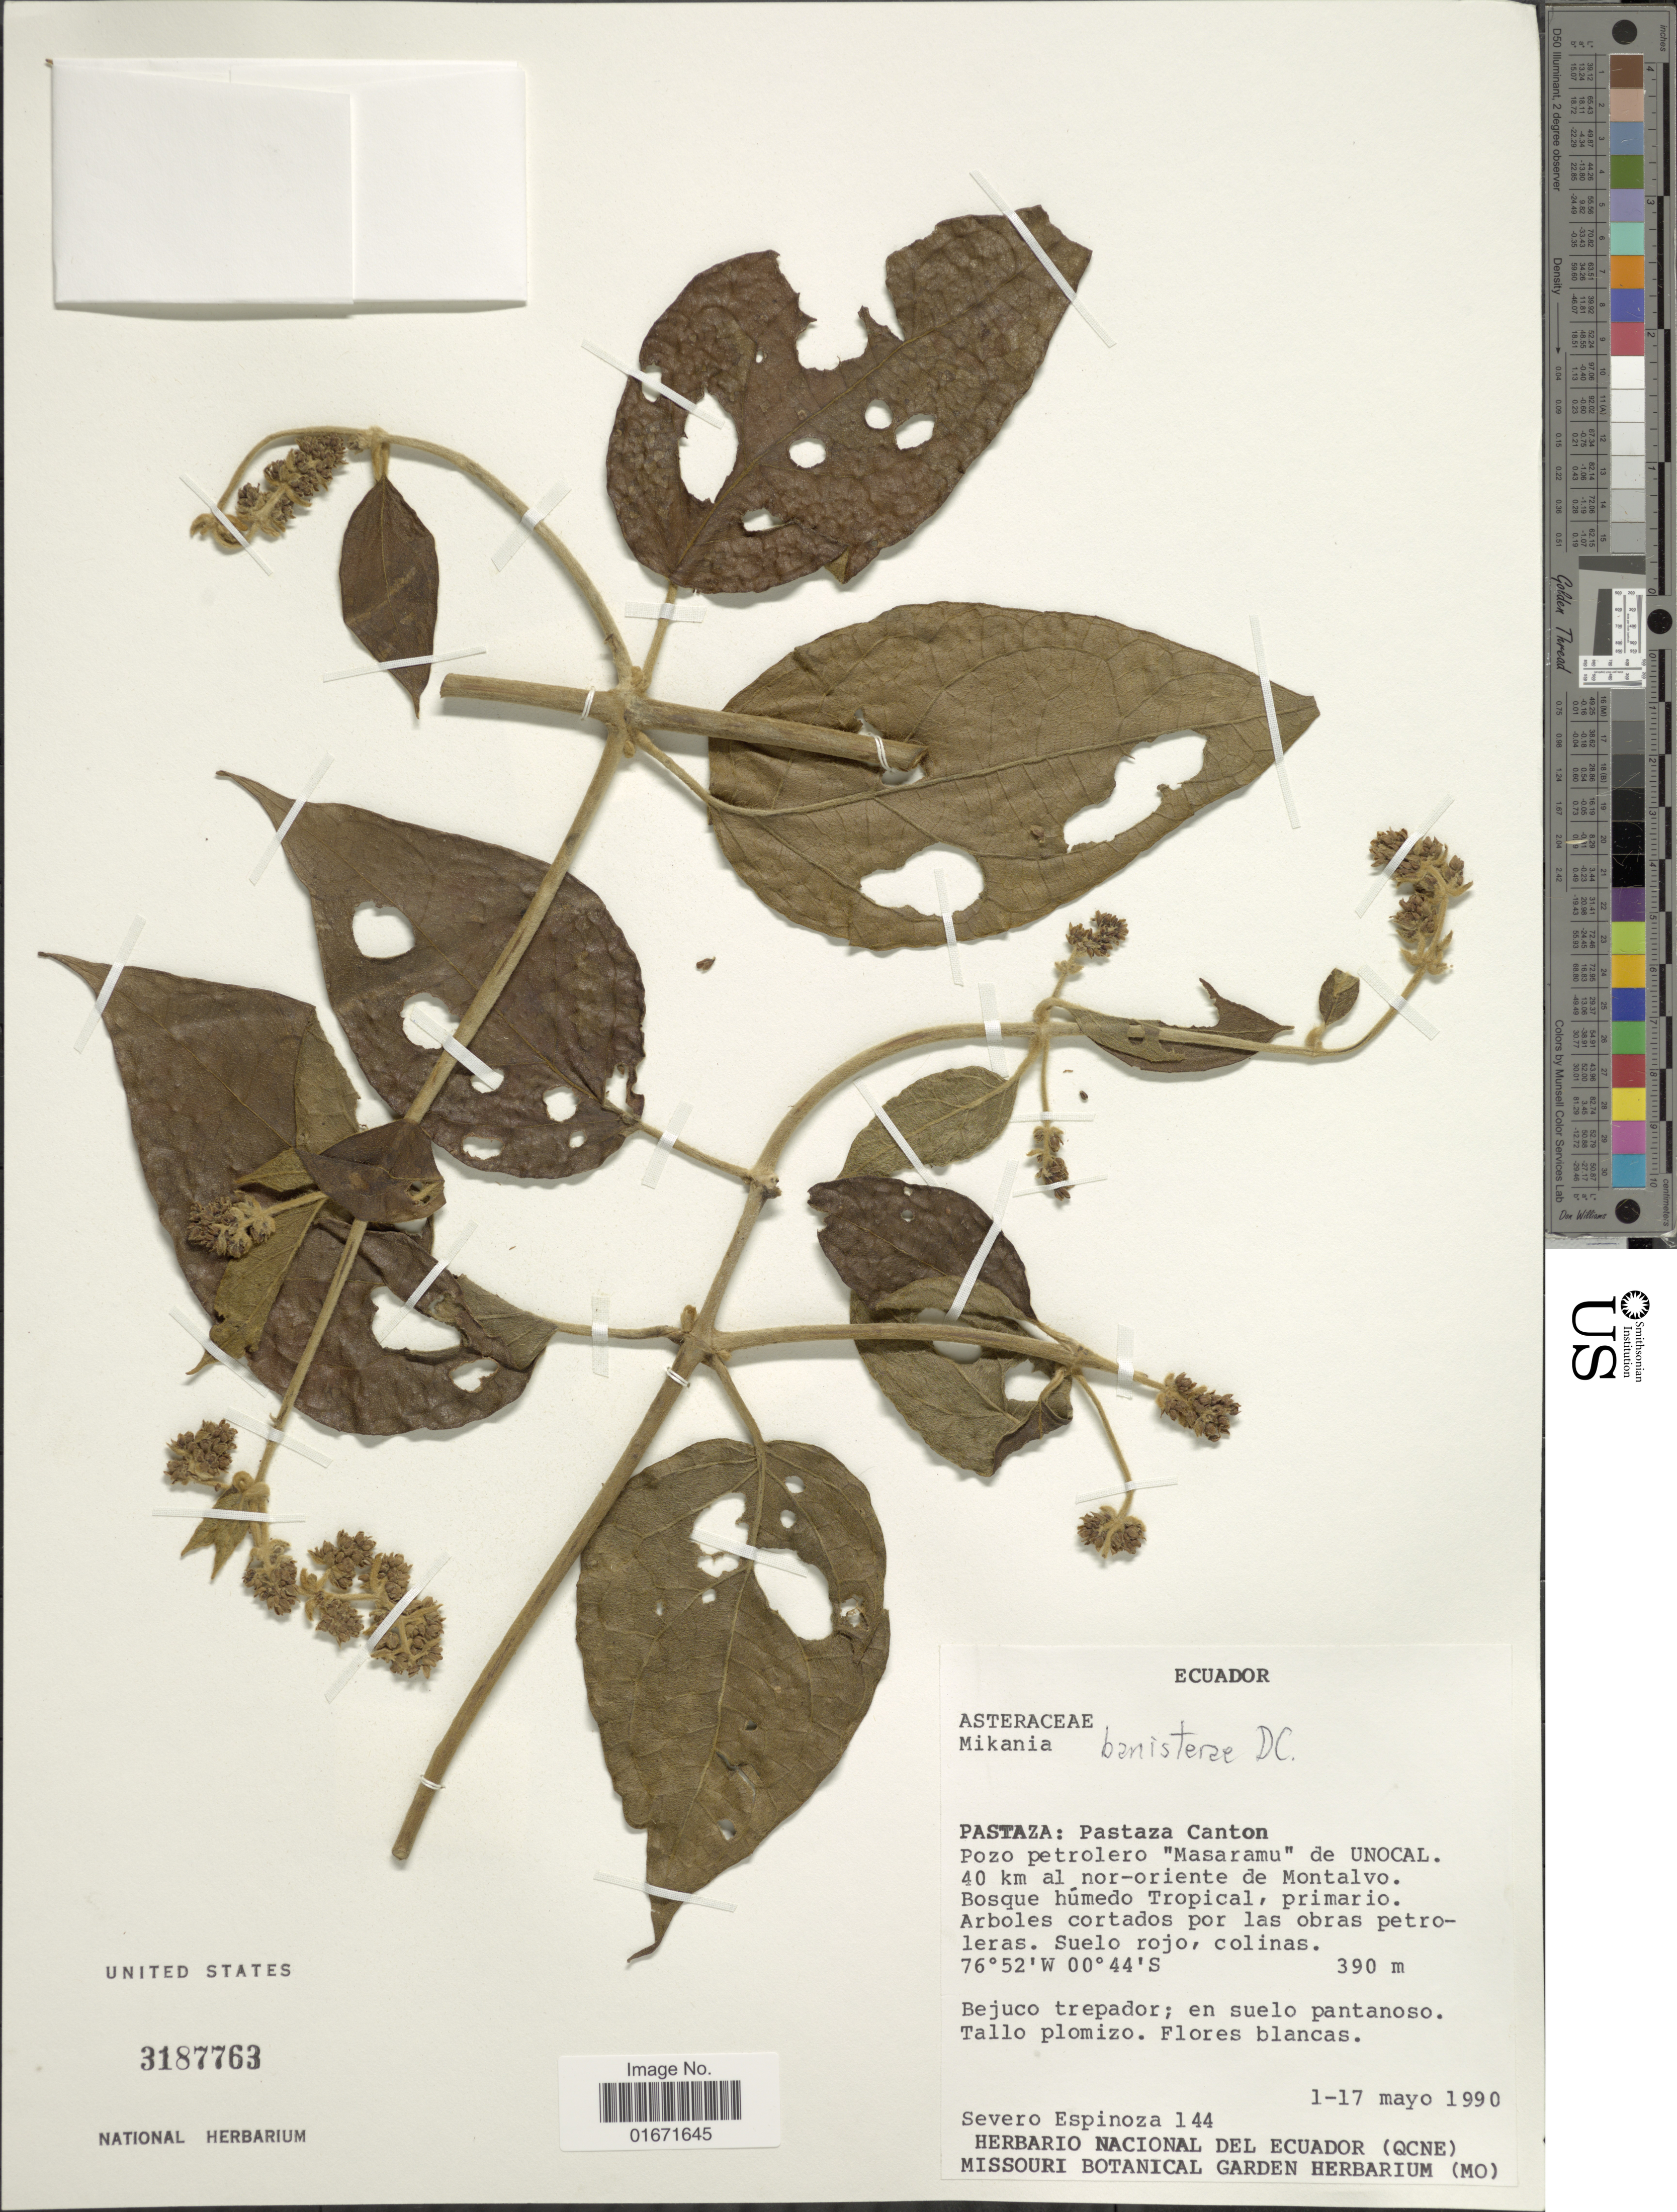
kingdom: Plantae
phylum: Tracheophyta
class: Magnoliopsida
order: Asterales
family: Asteraceae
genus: Mikania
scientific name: Mikania banisteriae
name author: DC.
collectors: S. Espinoza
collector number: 144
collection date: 1990-05-01/1990-05-17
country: Ecuador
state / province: Pastaza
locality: Pastaza: Pastaza Canton. Pozo petrolero "Masaramu" de Unocal. 40 km al nor-oriente de Montalvo. Bosque húmedo Tropical, primario. Arboles cortados por las obras petroleras. Suelo rojo, colinas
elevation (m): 390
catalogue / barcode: US 3187763